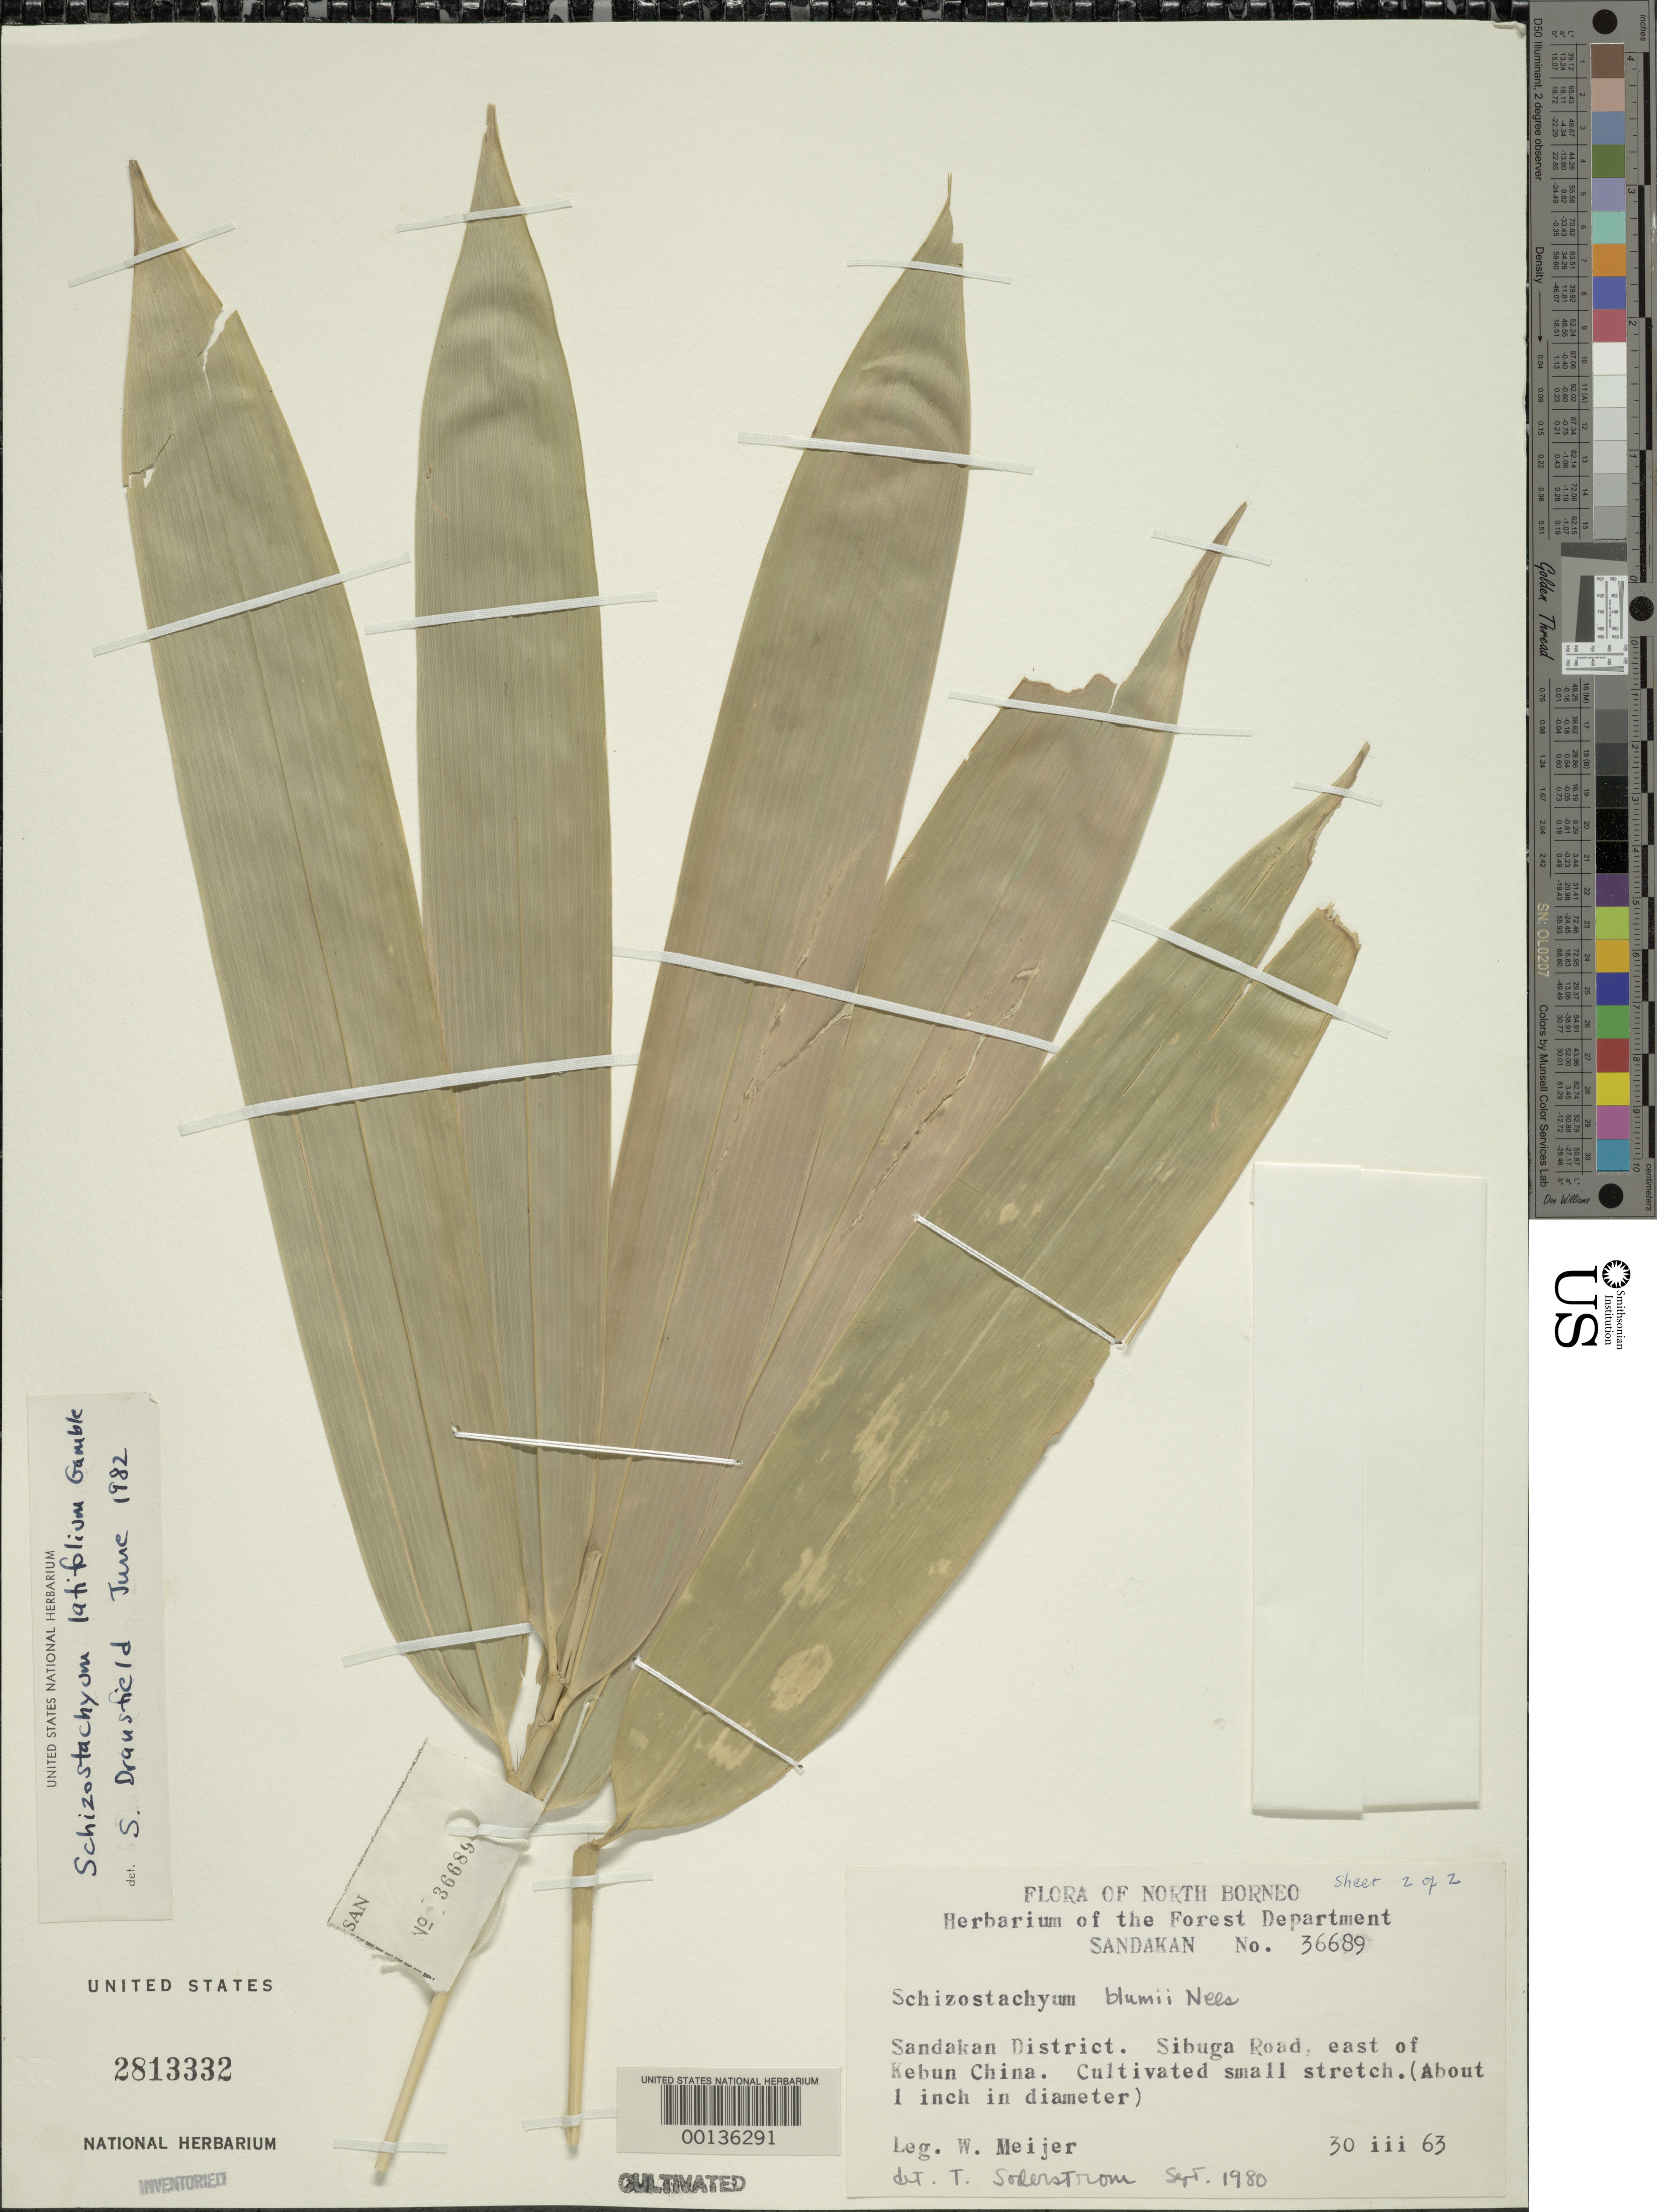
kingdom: Plantae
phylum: Tracheophyta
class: Liliopsida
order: Poales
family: Poaceae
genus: Schizostachyum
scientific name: Schizostachyum latifolium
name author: Gamble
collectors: W. Meijer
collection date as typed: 30 Mar 1963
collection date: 1963-03-30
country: Malaysia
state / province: Sabah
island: Borneo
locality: Sibuga rd.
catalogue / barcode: US 2813332